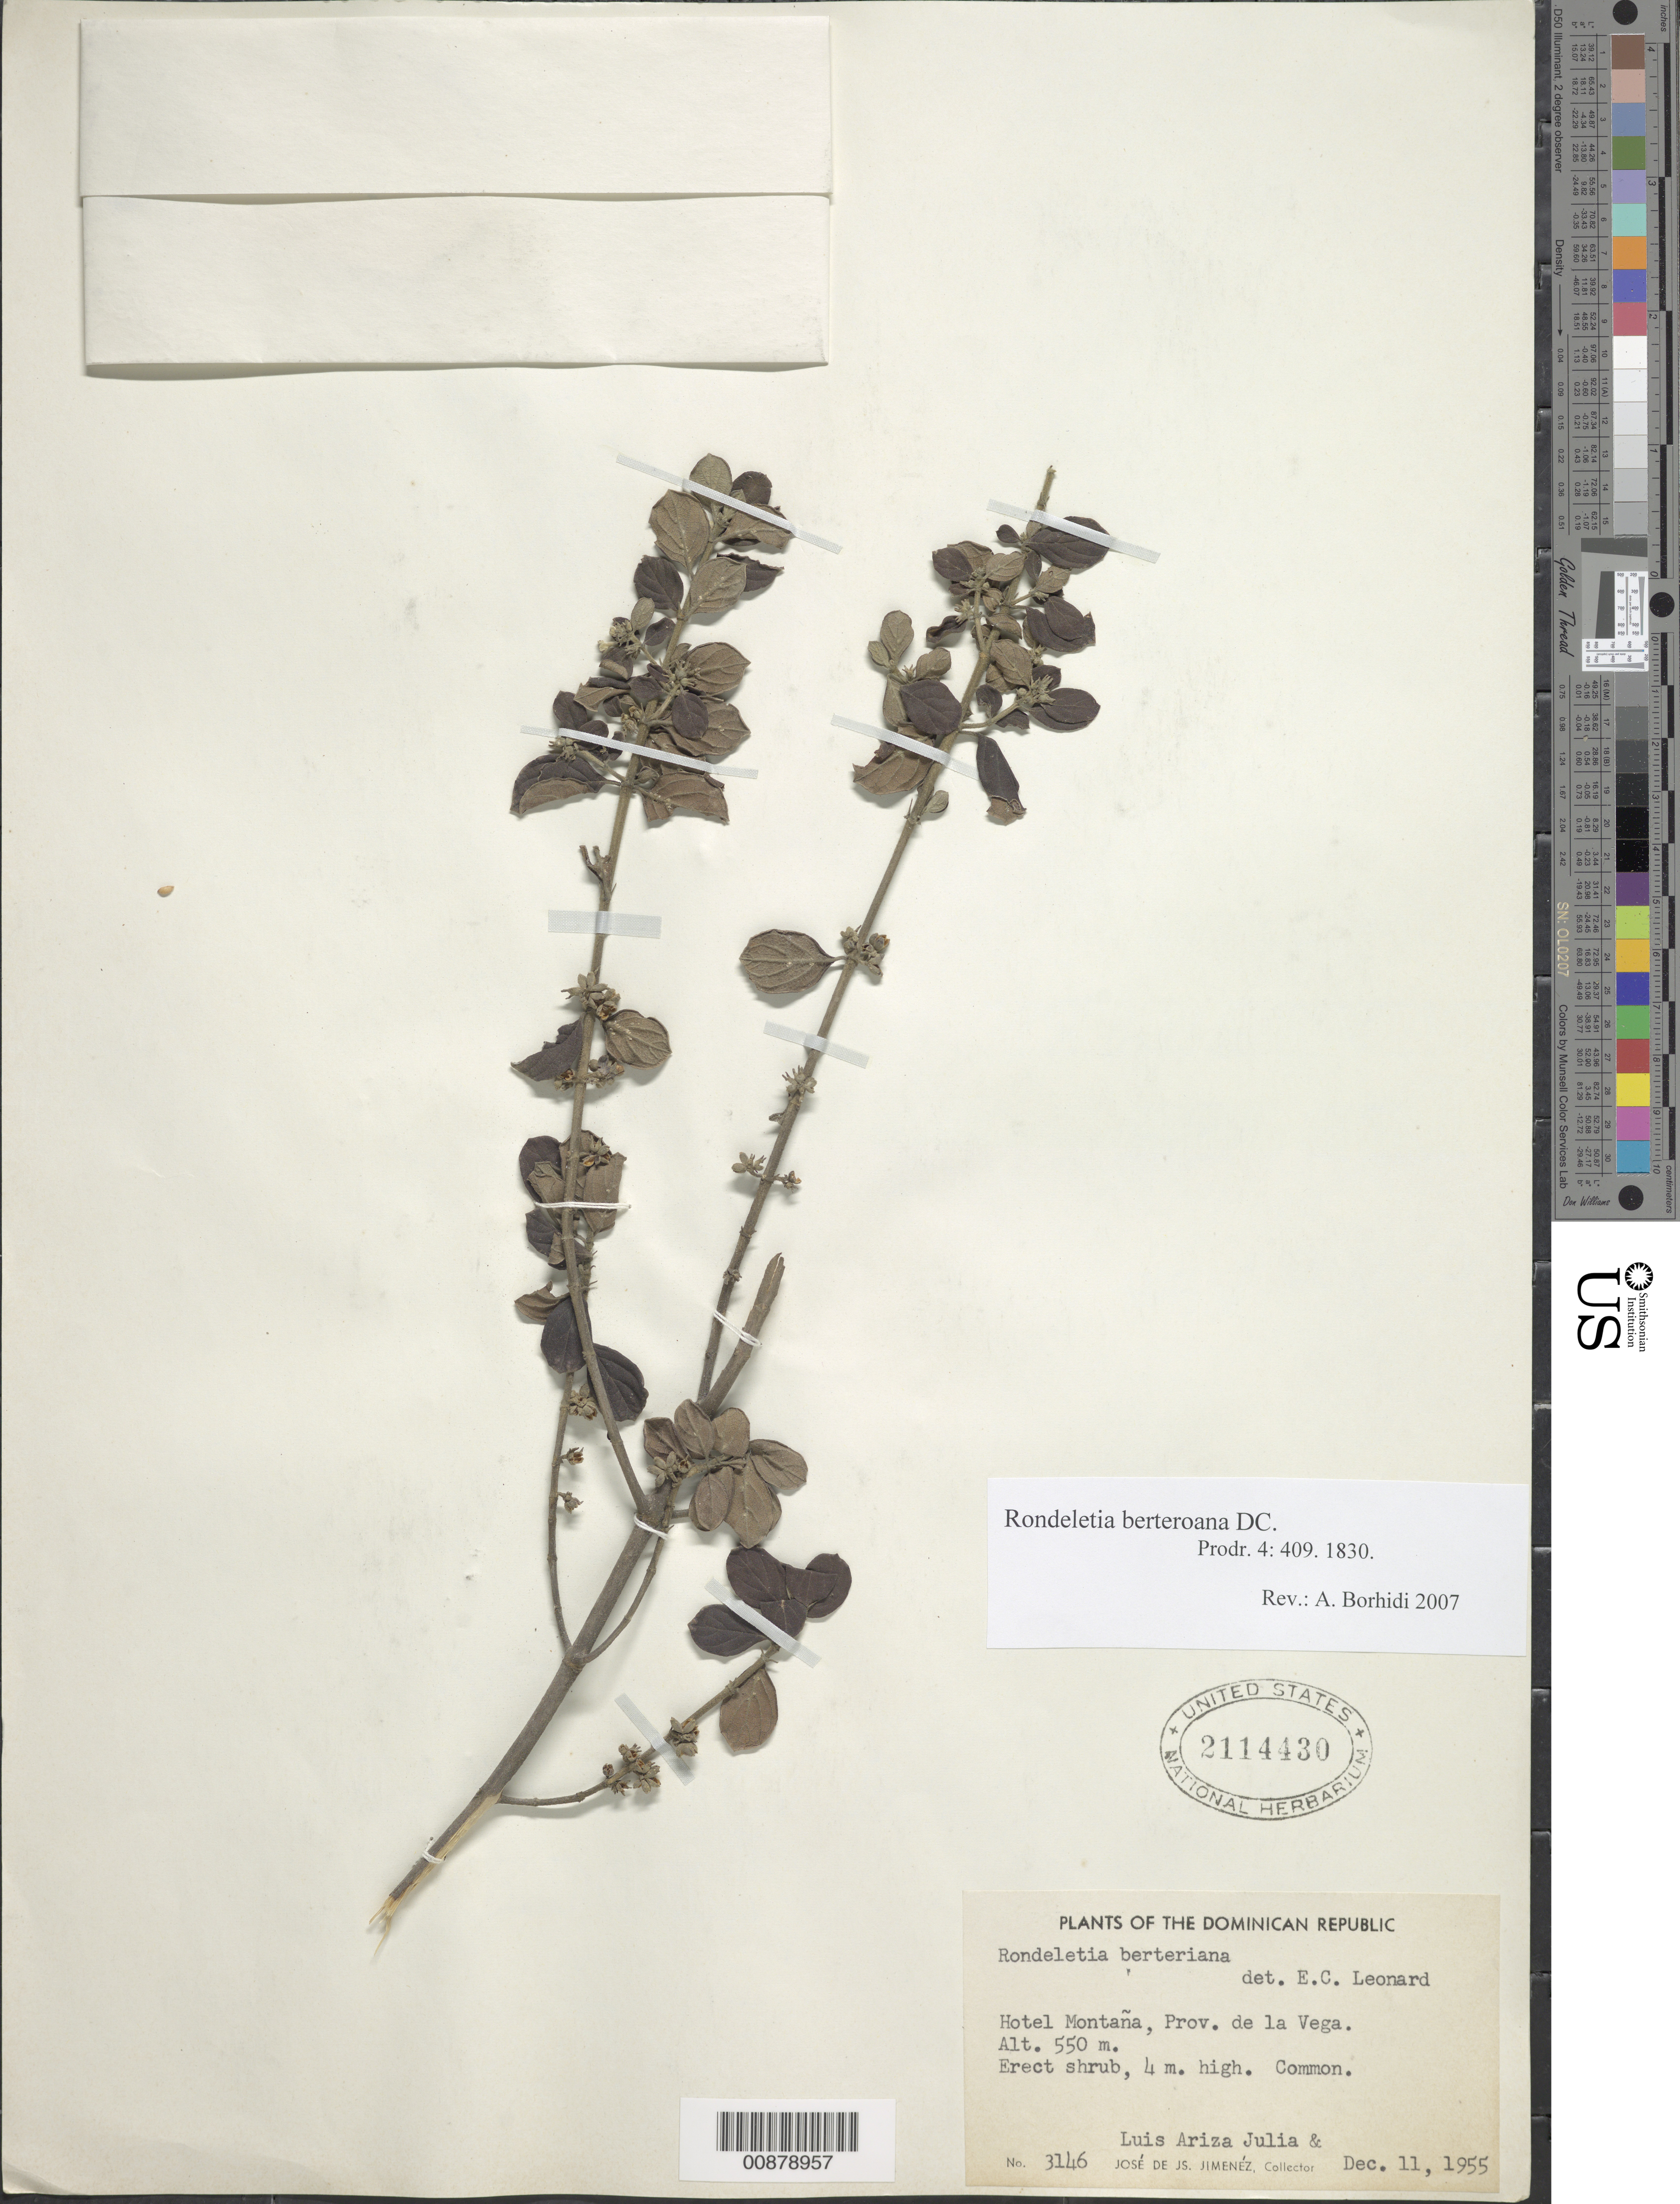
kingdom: Plantae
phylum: Tracheophyta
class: Magnoliopsida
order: Gentianales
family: Rubiaceae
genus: Rondeletia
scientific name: Rondeletia berteroana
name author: DC.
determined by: Borhidi, Attila L.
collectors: J. J. Jiménez Almonte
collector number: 3146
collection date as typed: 11 Dec 1955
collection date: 1955-12-11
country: Dominican Republic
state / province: La Vega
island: Hispaniola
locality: Hotel Montaña.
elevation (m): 550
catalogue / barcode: US 2114430